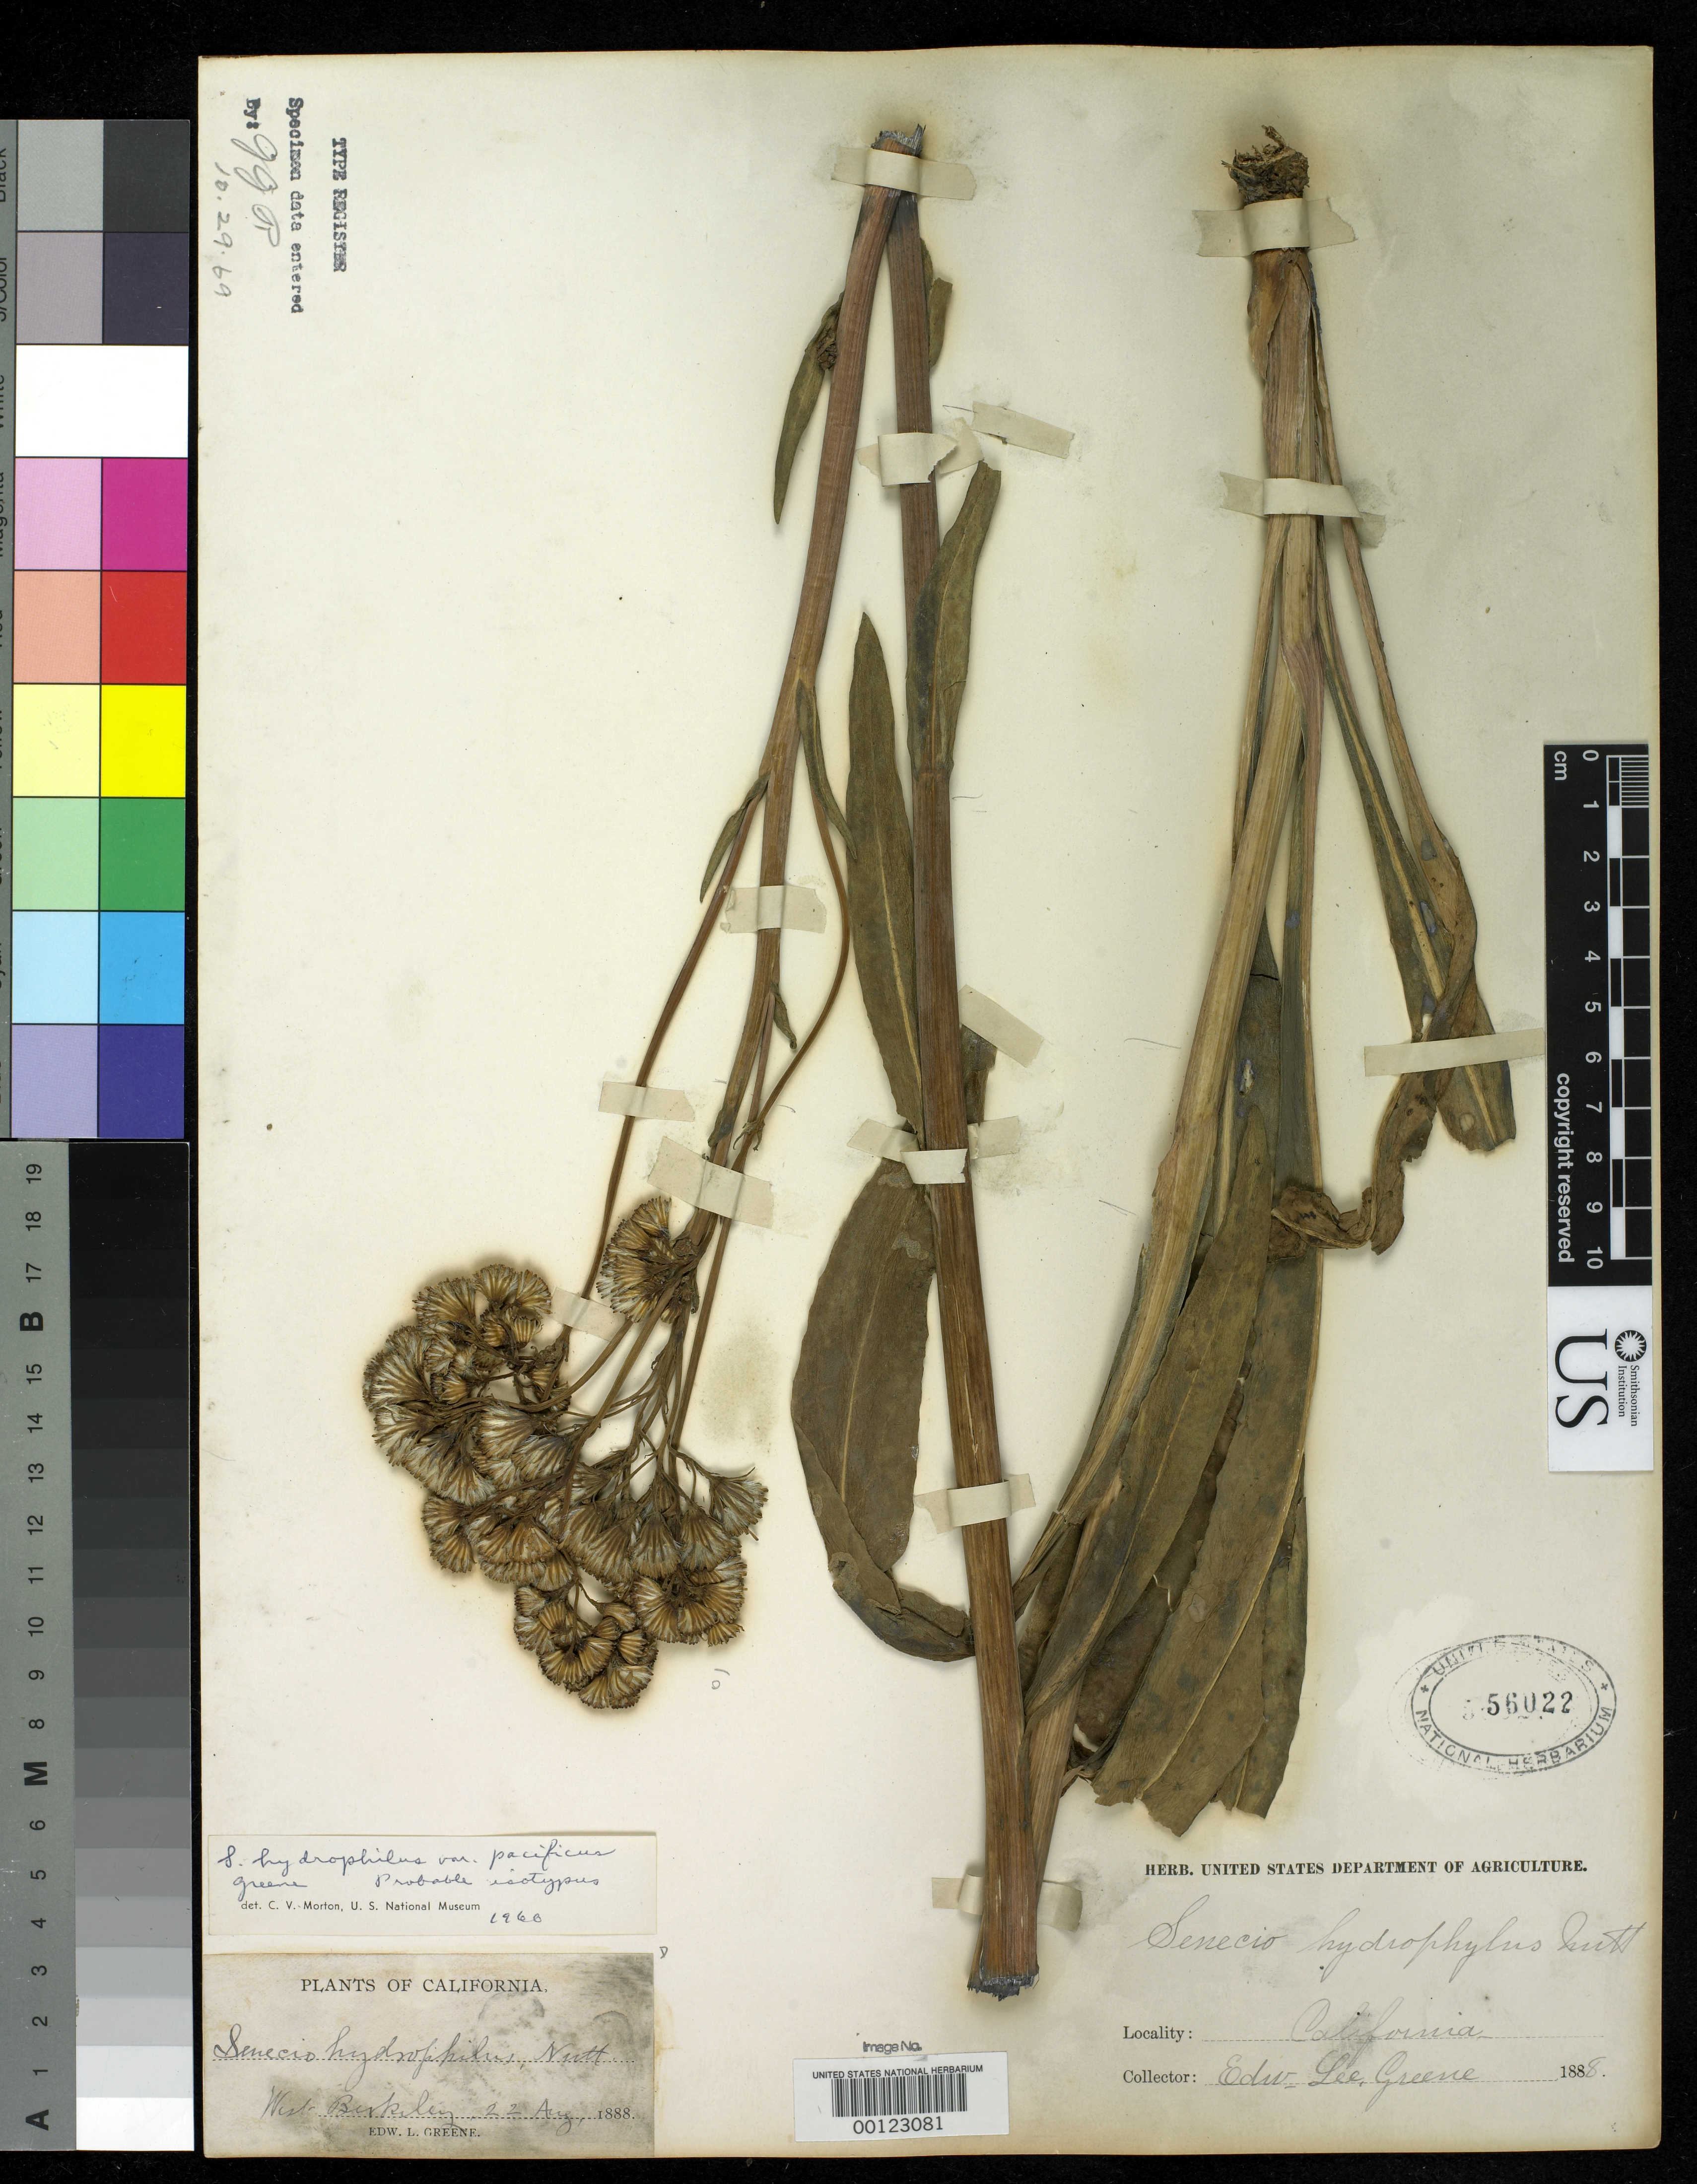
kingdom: Plantae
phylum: Tracheophyta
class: Magnoliopsida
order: Asterales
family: Asteraceae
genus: Senecio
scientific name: Senecio hydrophilus var. pacificus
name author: Greene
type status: Possible Isotype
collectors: E. L. Greene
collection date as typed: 22 Aug 1888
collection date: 1888-08-22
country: United States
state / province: California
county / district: Alameda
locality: Berkeley.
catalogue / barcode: US 56022